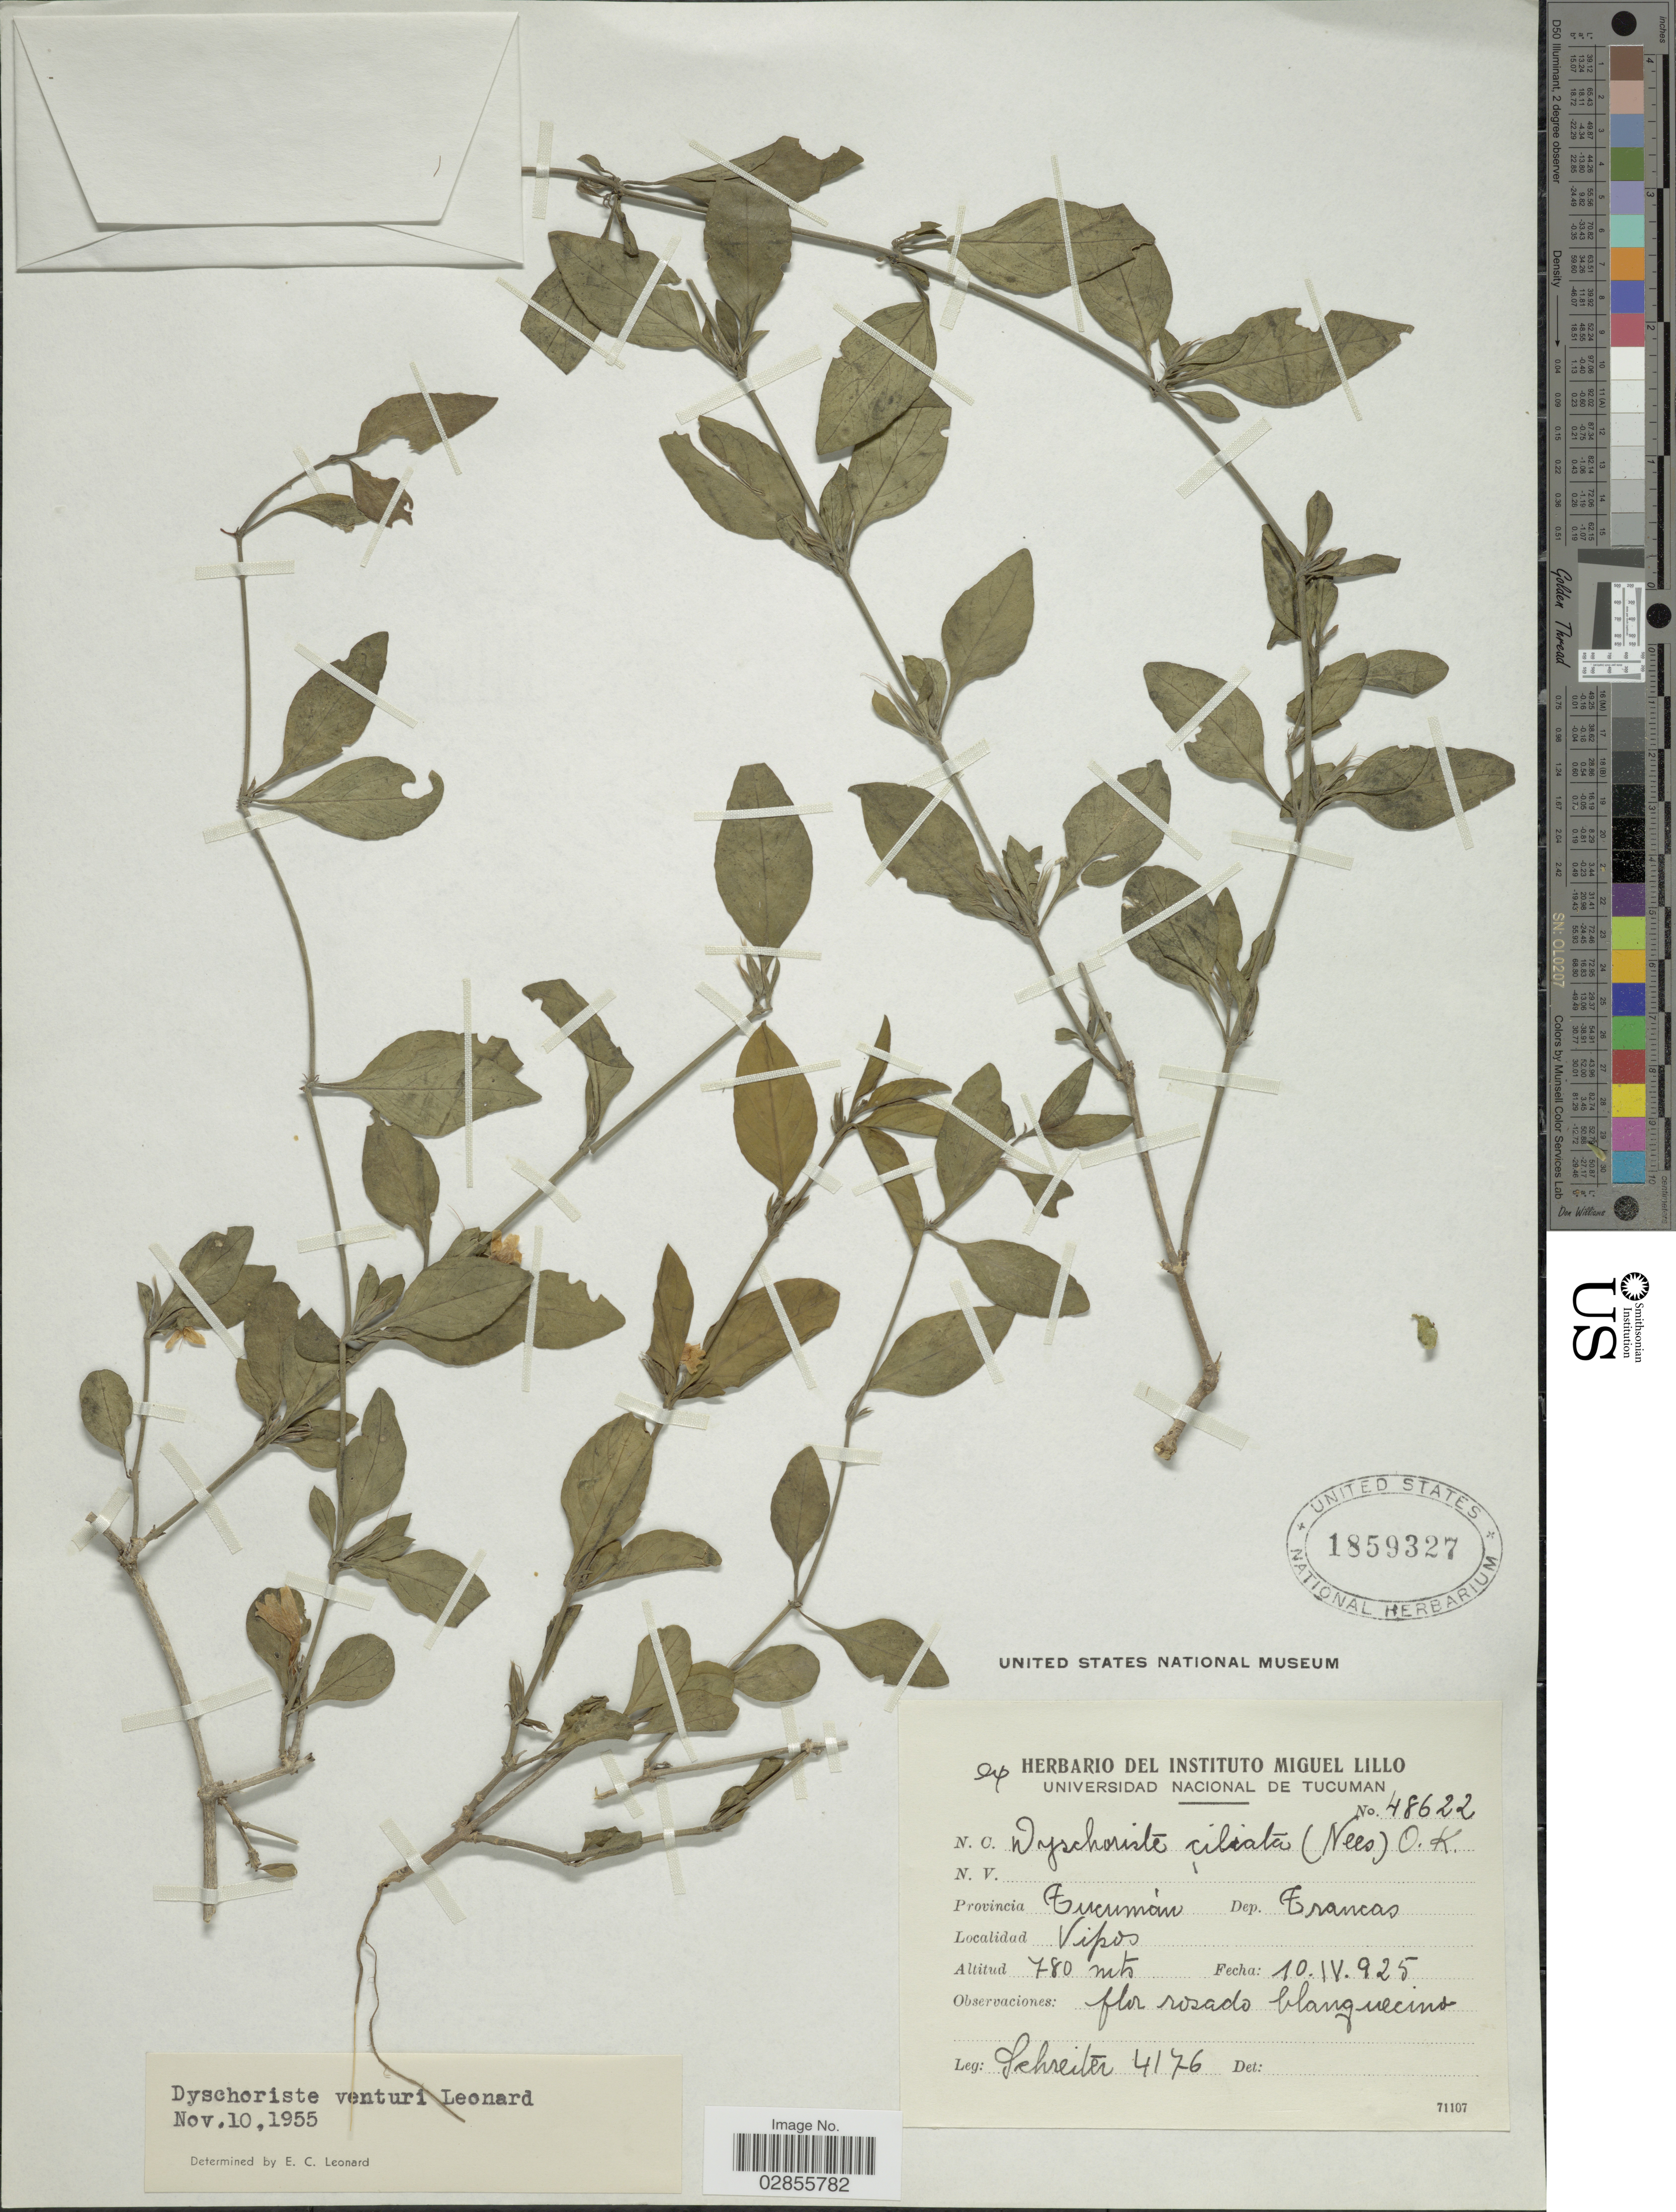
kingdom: Plantae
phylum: Tracheophyta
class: Magnoliopsida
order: Lamiales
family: Acanthaceae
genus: Dyschoriste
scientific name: Dyschoriste venturii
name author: Leonard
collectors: -. Schreiter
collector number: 4176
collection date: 1925-04-10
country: Argentina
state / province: Tucuman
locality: Dep. Trancas. Vipos.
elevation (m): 780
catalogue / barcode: US 1859327